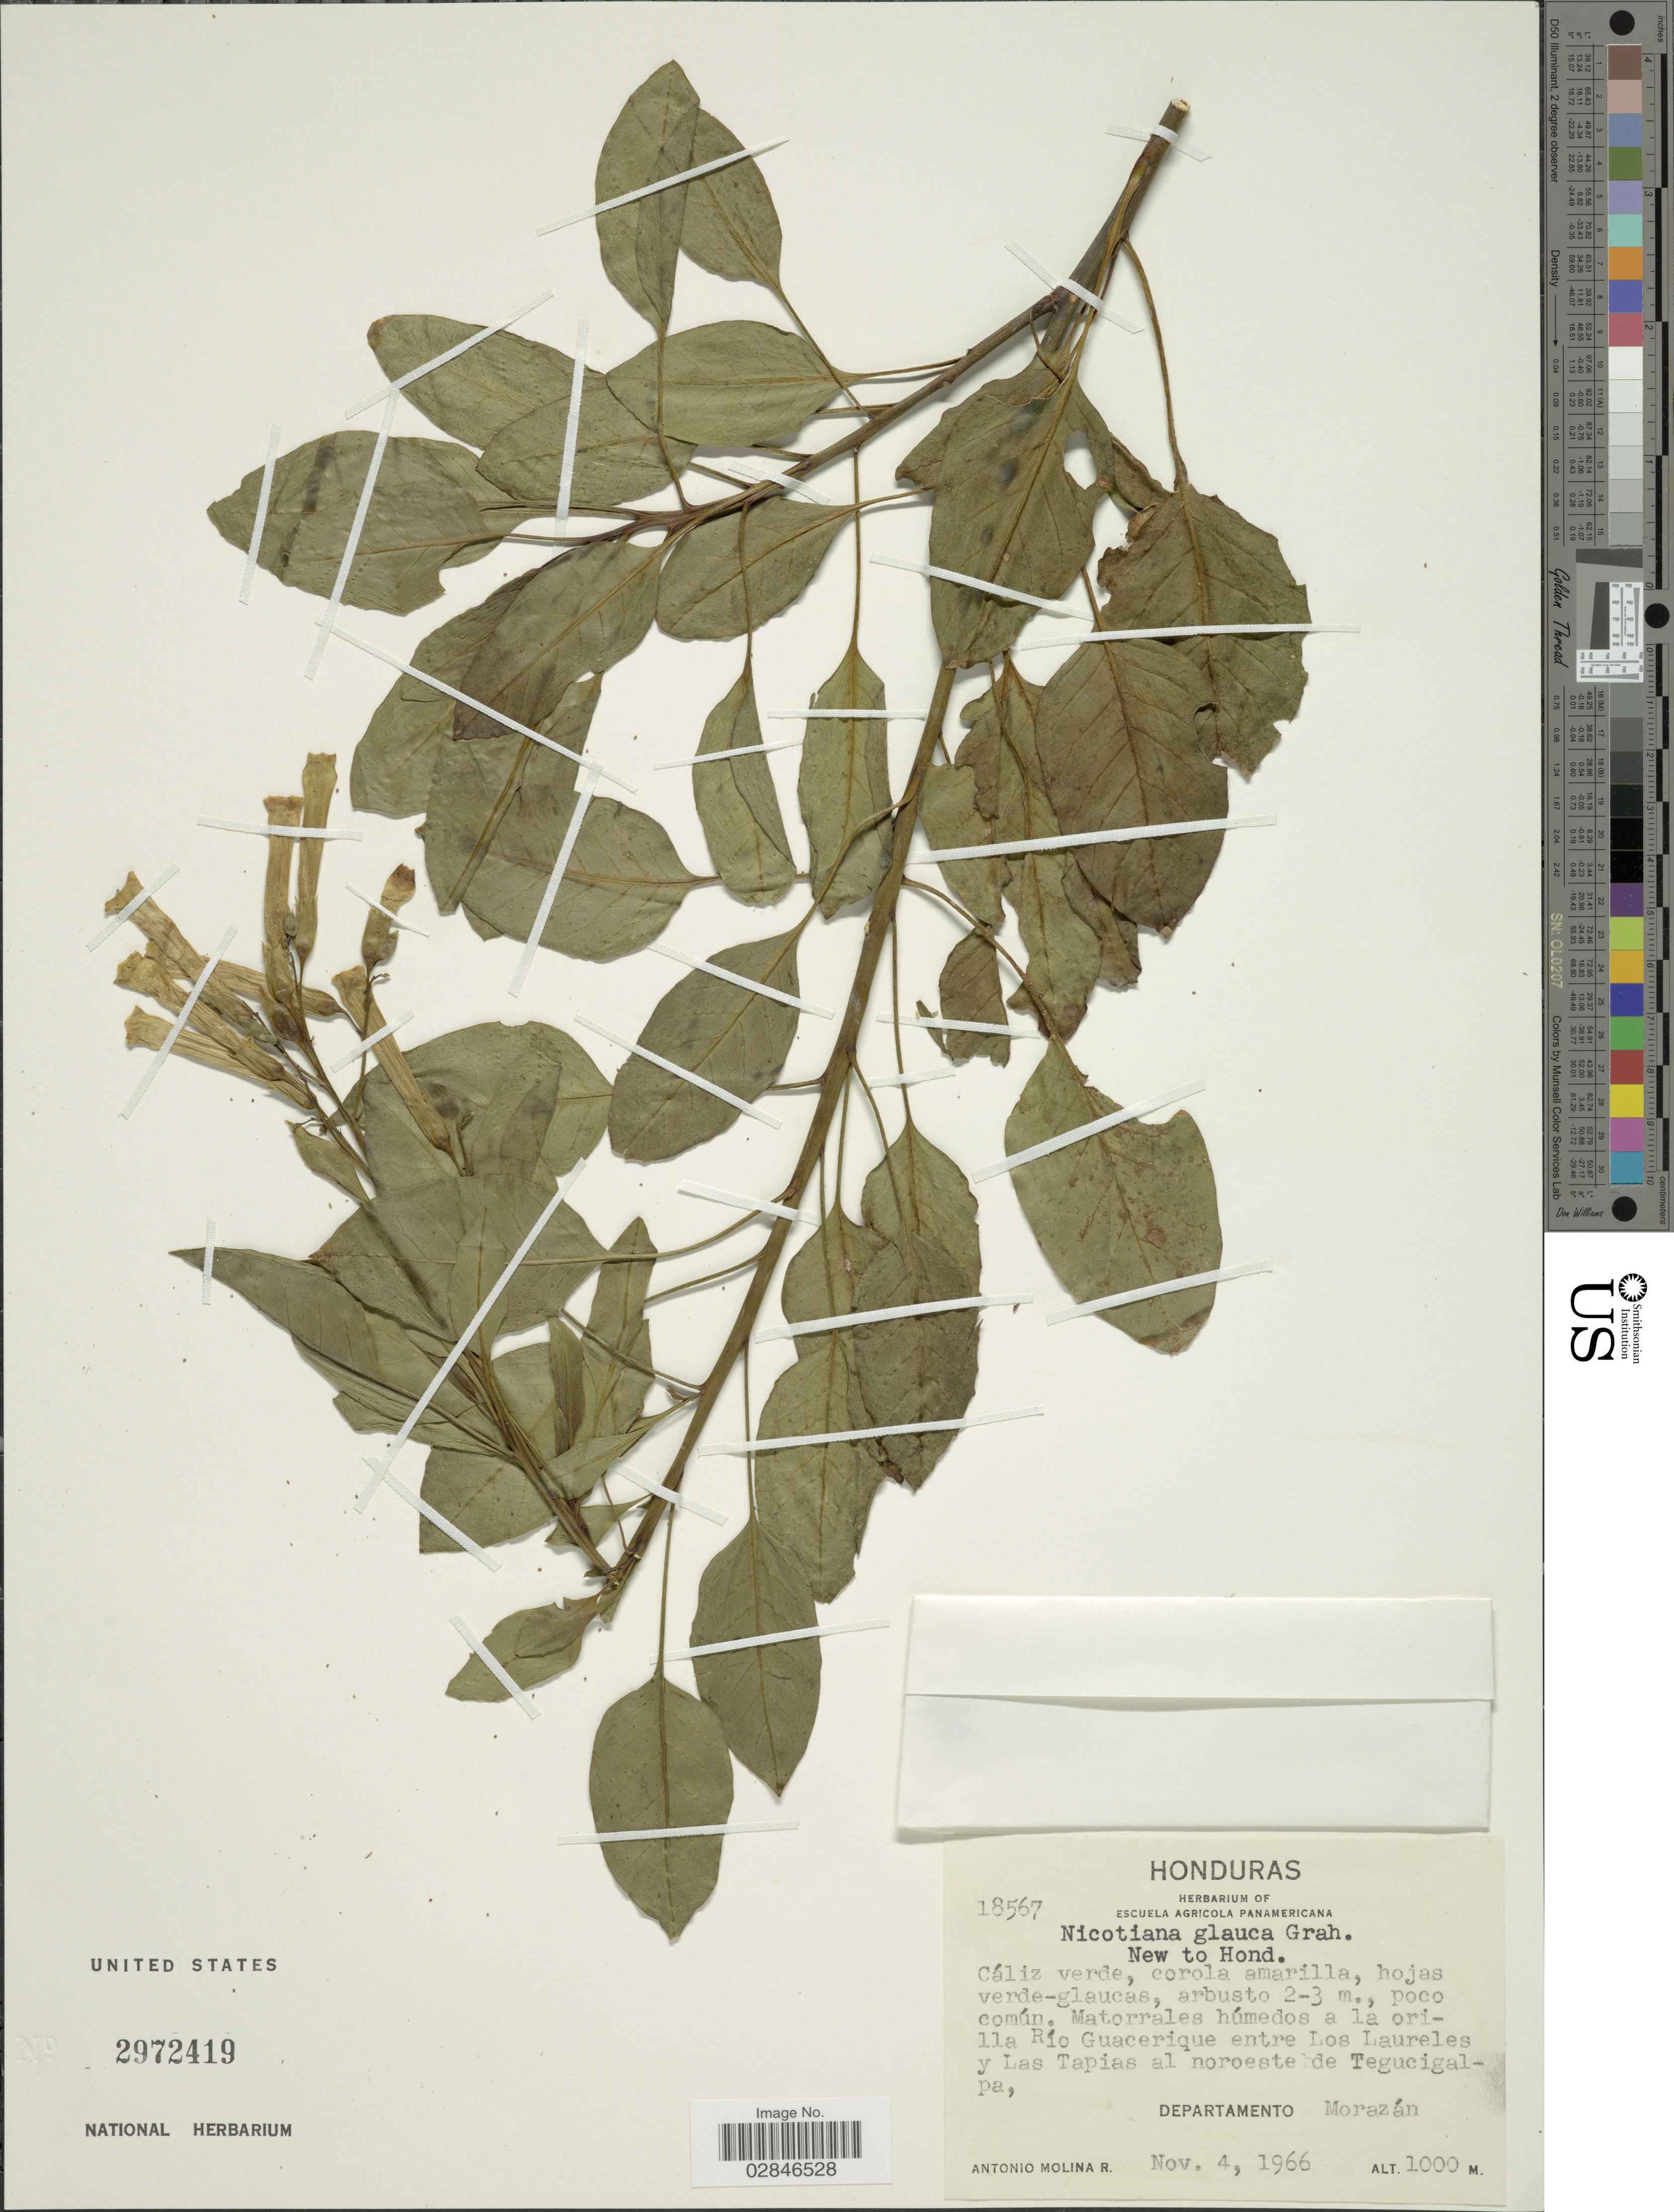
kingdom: Plantae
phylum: Tracheophyta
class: Magnoliopsida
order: Solanales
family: Solanaceae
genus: Nicotiana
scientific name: Nicotiana glauca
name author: Graham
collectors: A. Molina R.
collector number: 18567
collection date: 1966-11-04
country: Honduras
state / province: Fco. Morazán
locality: Matorrales húmedos a la orilla Río Guacerique entre Los Laureles y Las Tapias al noroeste de Tegucigalpa, Departamento Morazán.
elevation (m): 1000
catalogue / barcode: US 2972419